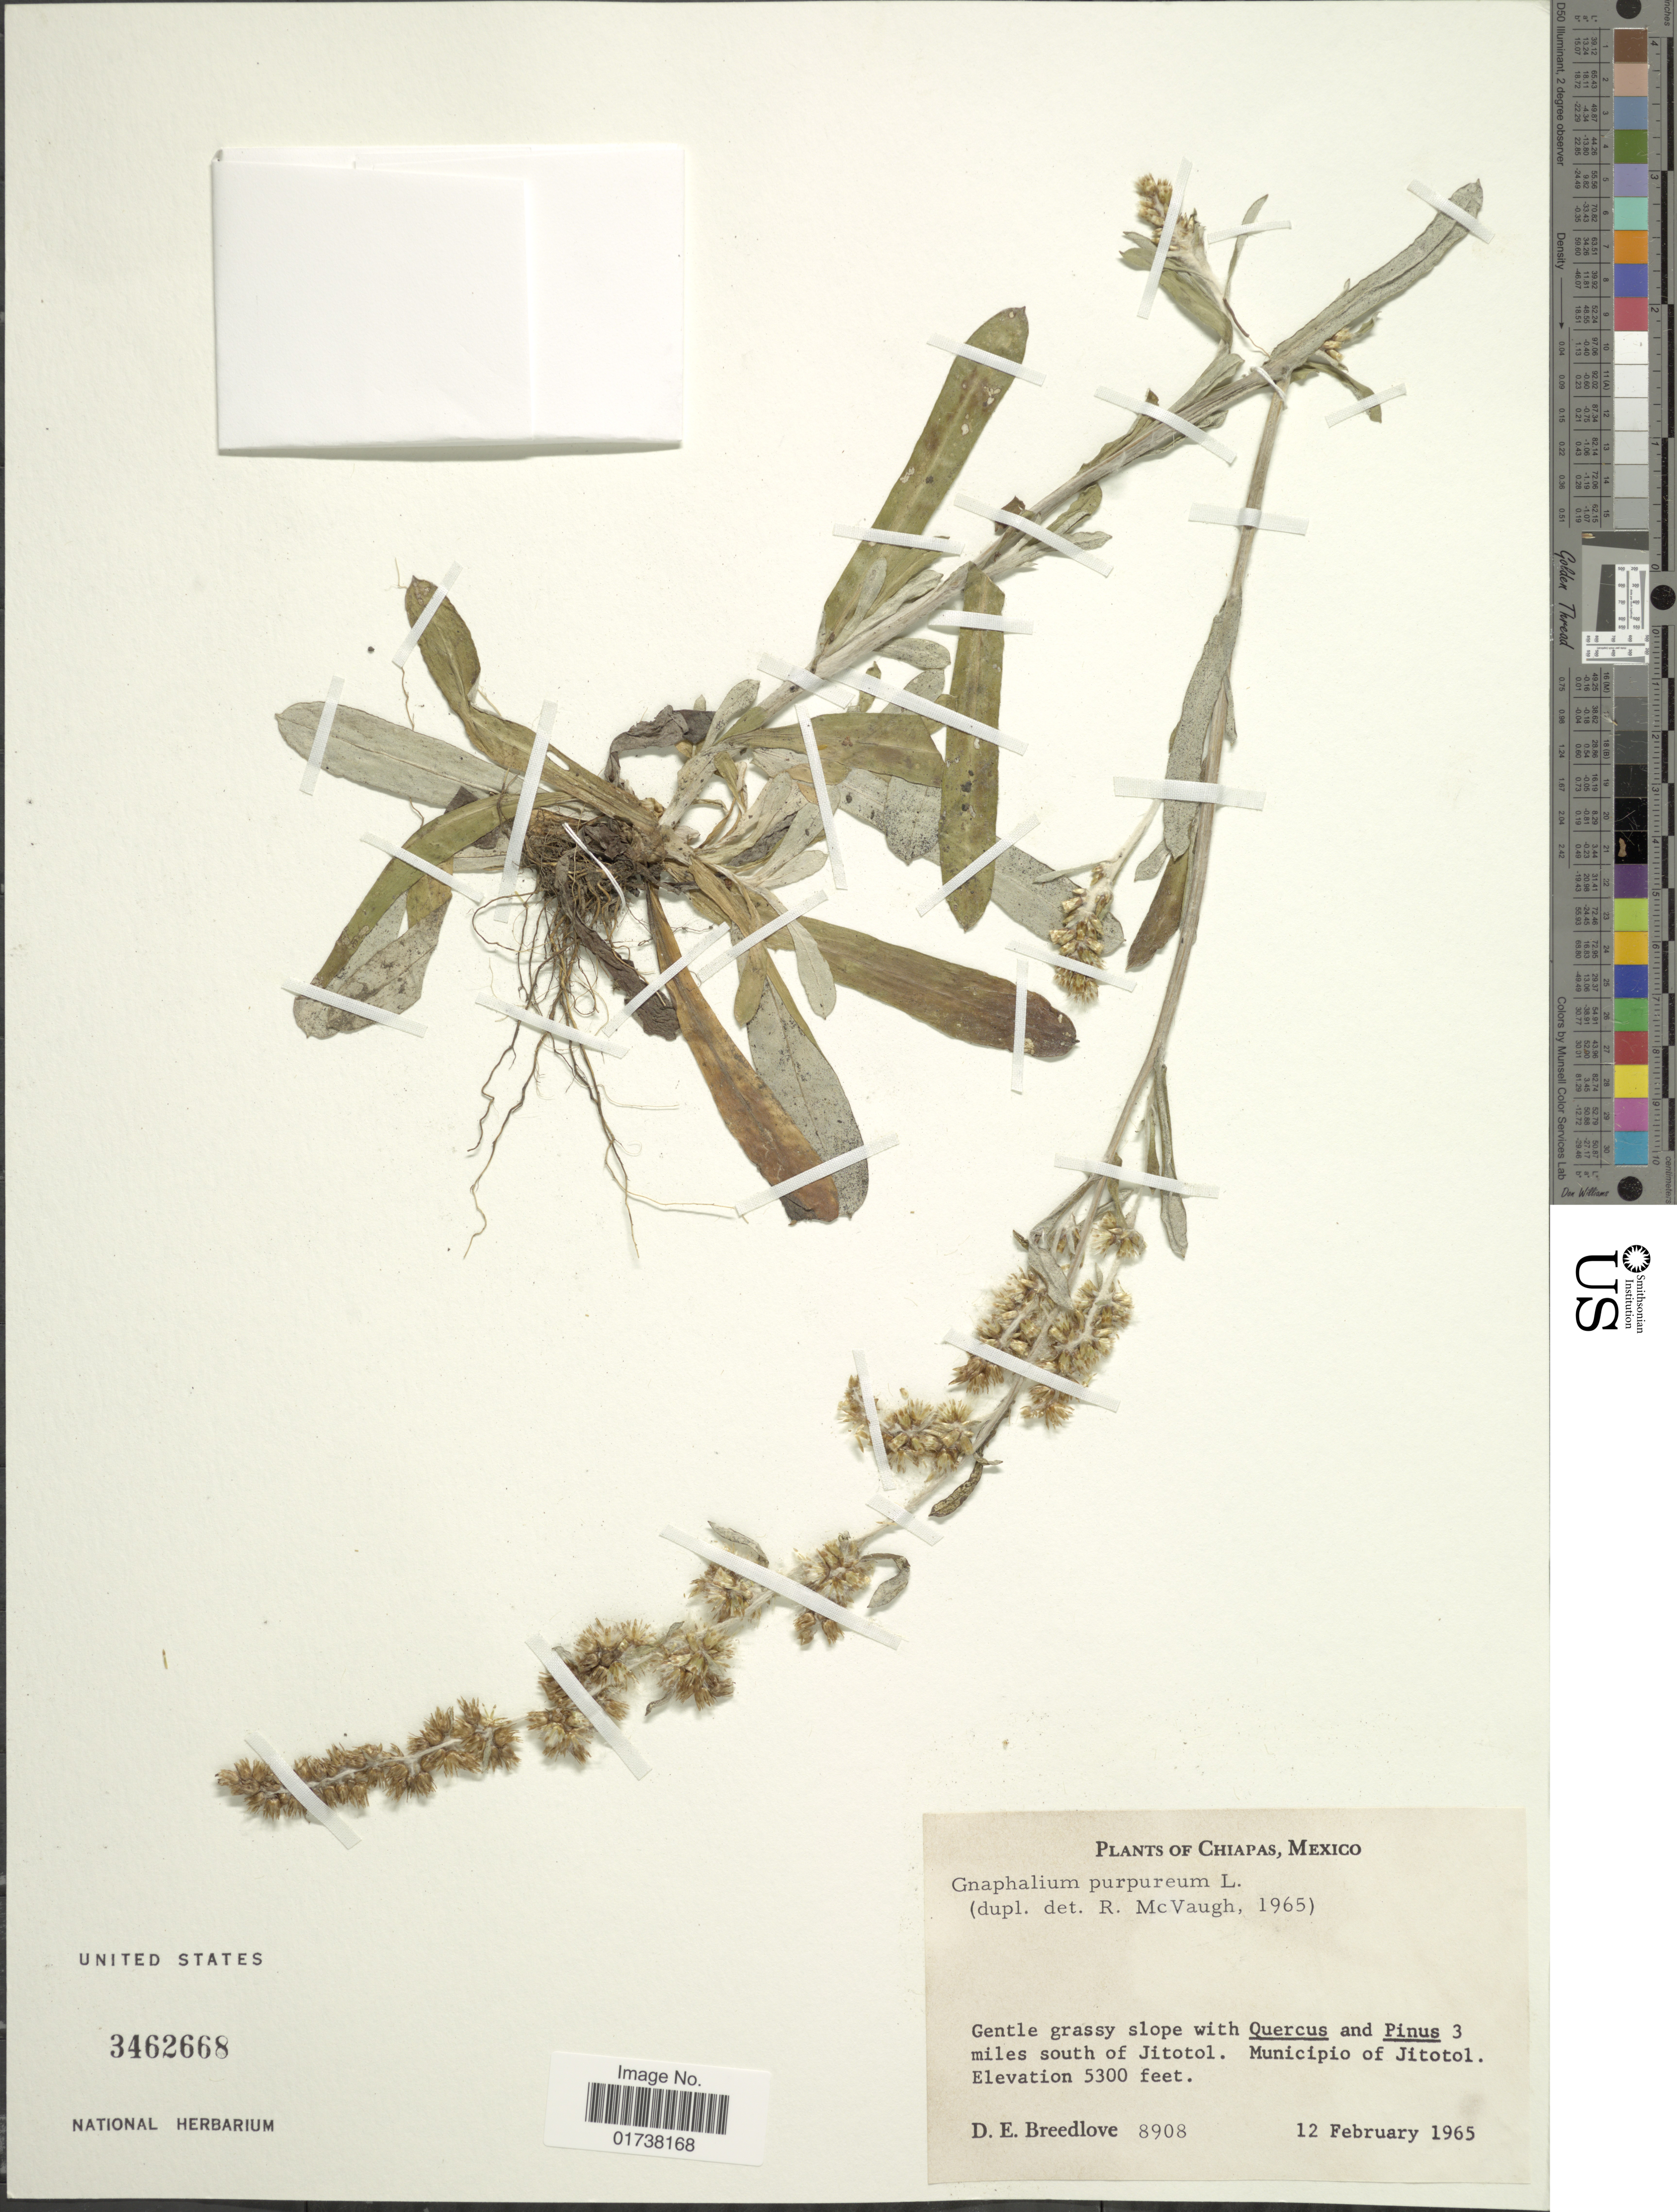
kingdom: Plantae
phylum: Tracheophyta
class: Magnoliopsida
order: Asterales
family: Asteraceae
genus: Gamochaeta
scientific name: Gamochaeta rosacea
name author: (I.M. Johnst.) Anderb.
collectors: D. E. Breedlove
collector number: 8908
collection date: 1965-02-12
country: Mexico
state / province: Chiapas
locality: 3 miles south of Jitotol, Municipio of Jitotol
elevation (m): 1615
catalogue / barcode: US 3462668